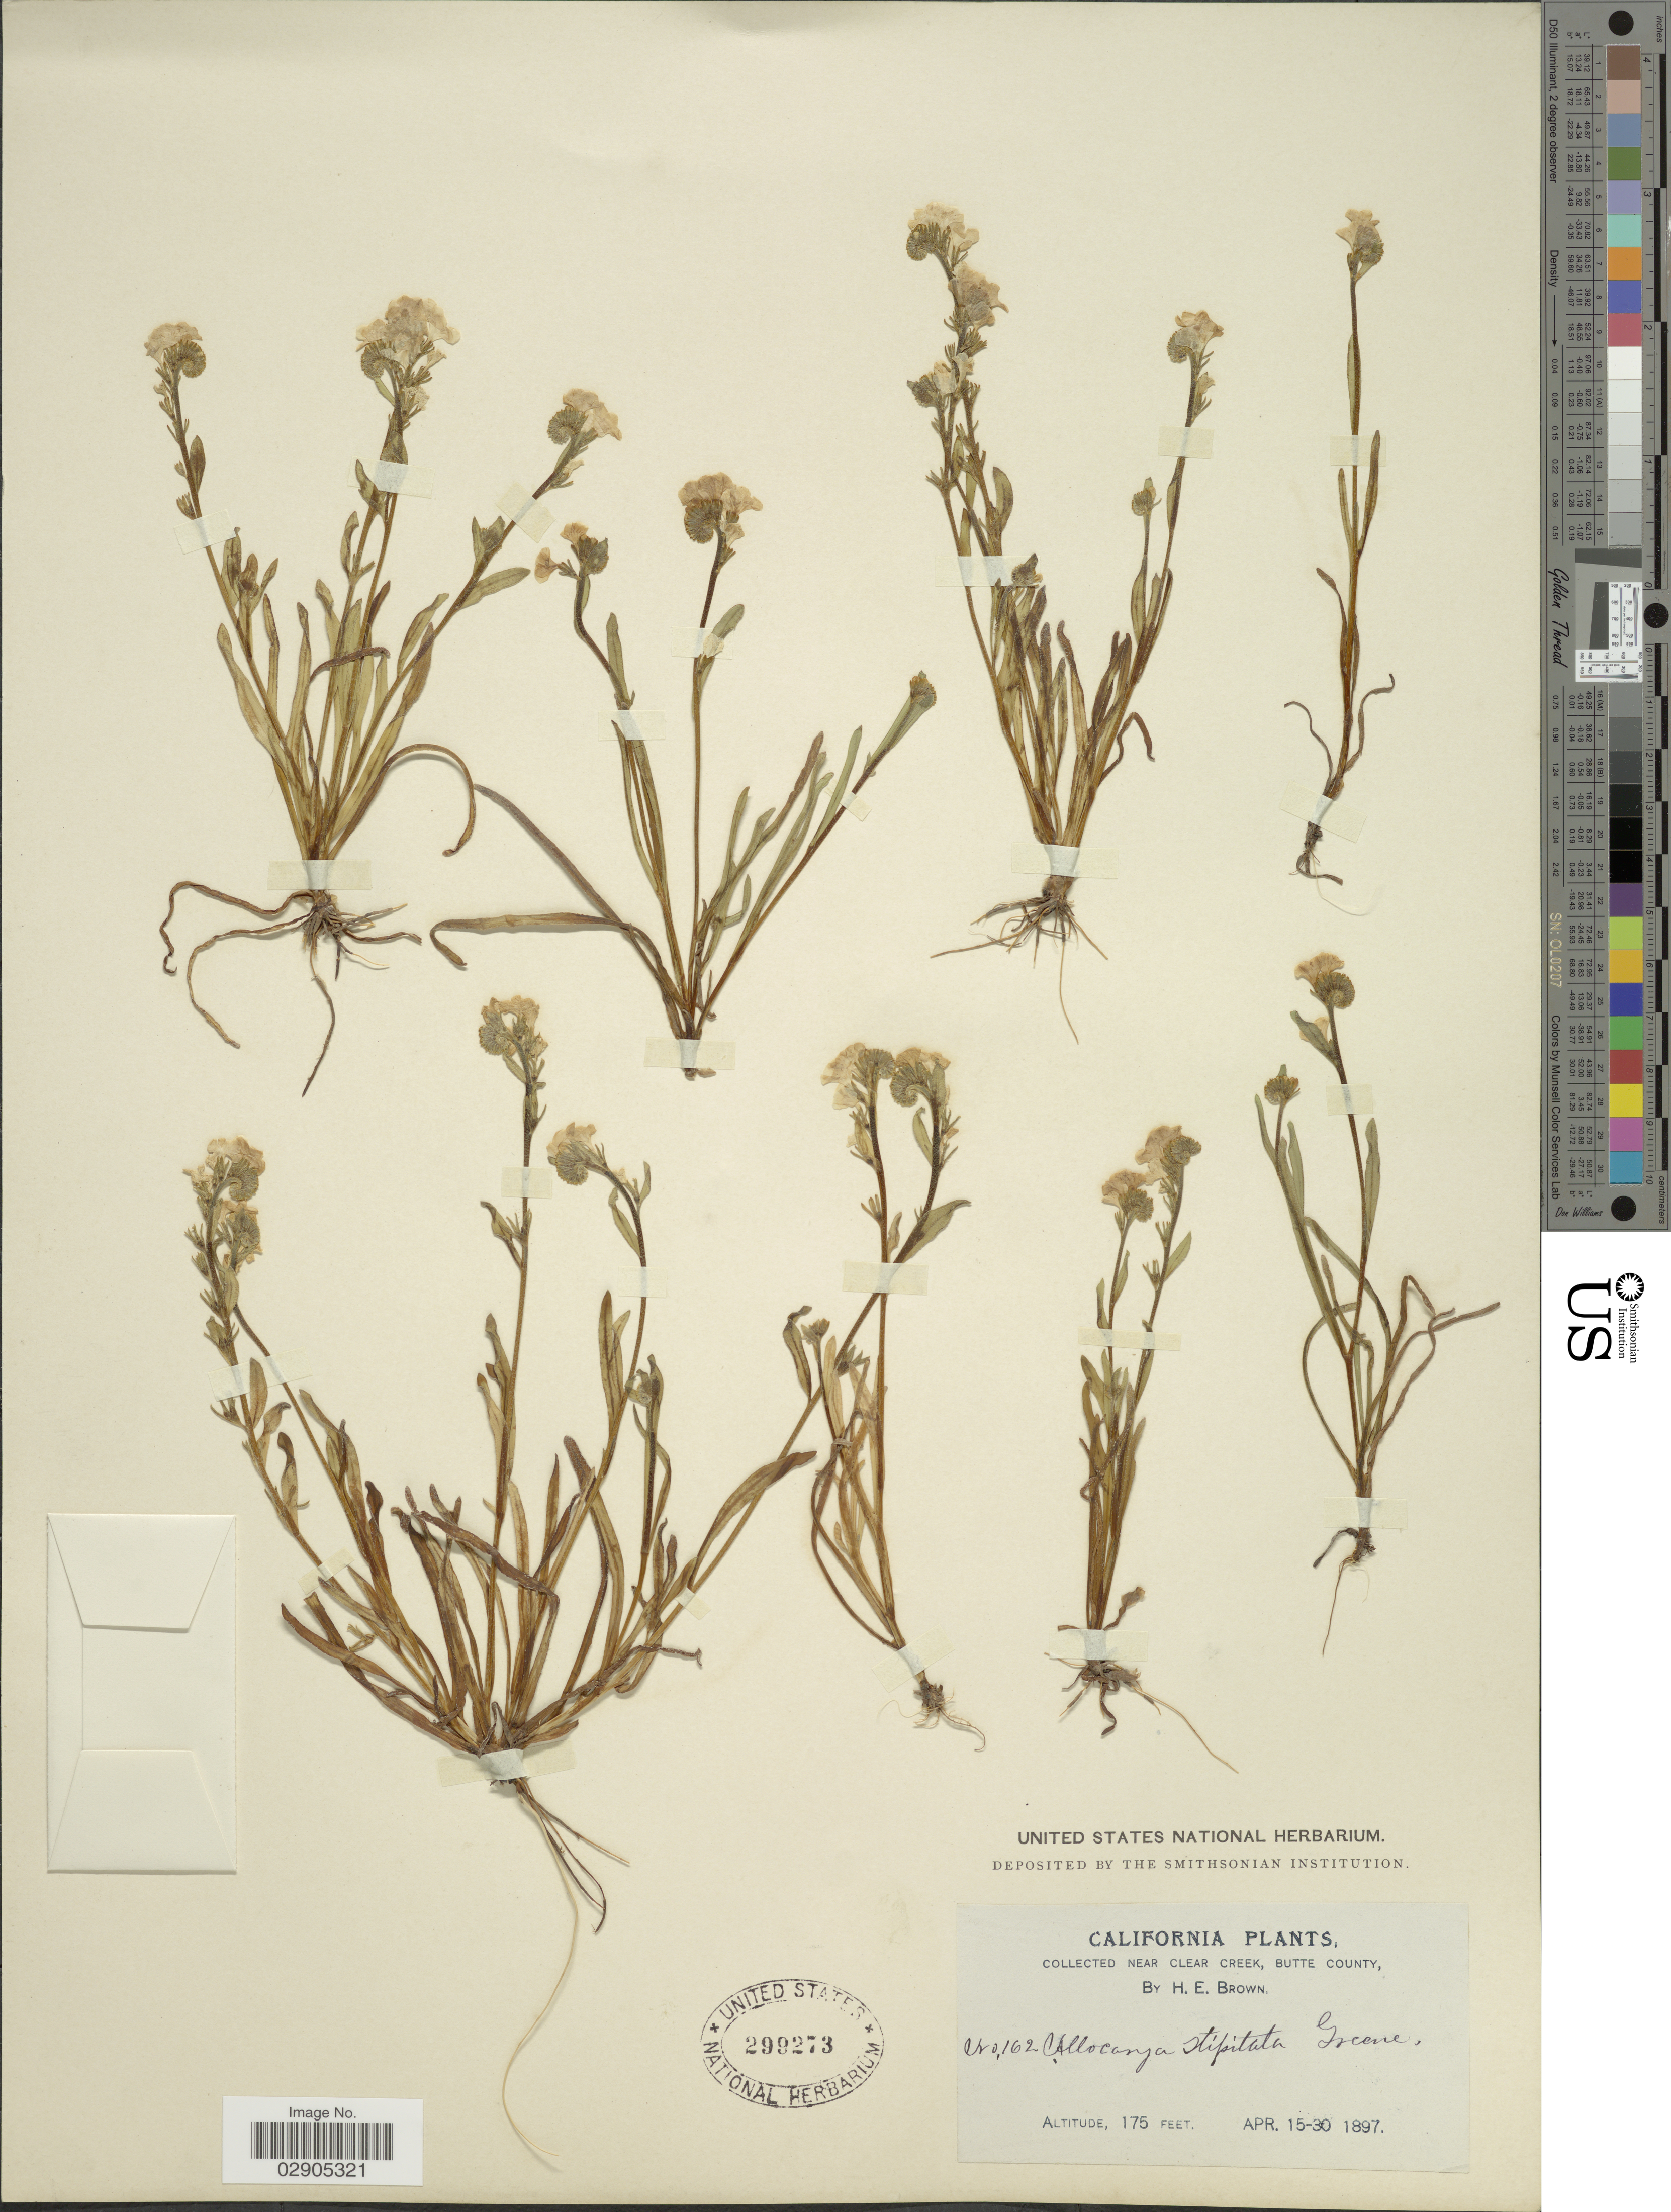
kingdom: Plantae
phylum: Tracheophyta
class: Magnoliopsida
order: Boraginales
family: Boraginaceae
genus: Allocarya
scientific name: Allocarya stipitata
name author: Greene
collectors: H. E. Brown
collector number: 162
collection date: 1897-04-15/1897-04-30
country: United States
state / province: California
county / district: Butte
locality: Near Clear Creek, Butte County.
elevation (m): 53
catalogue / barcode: US 299273